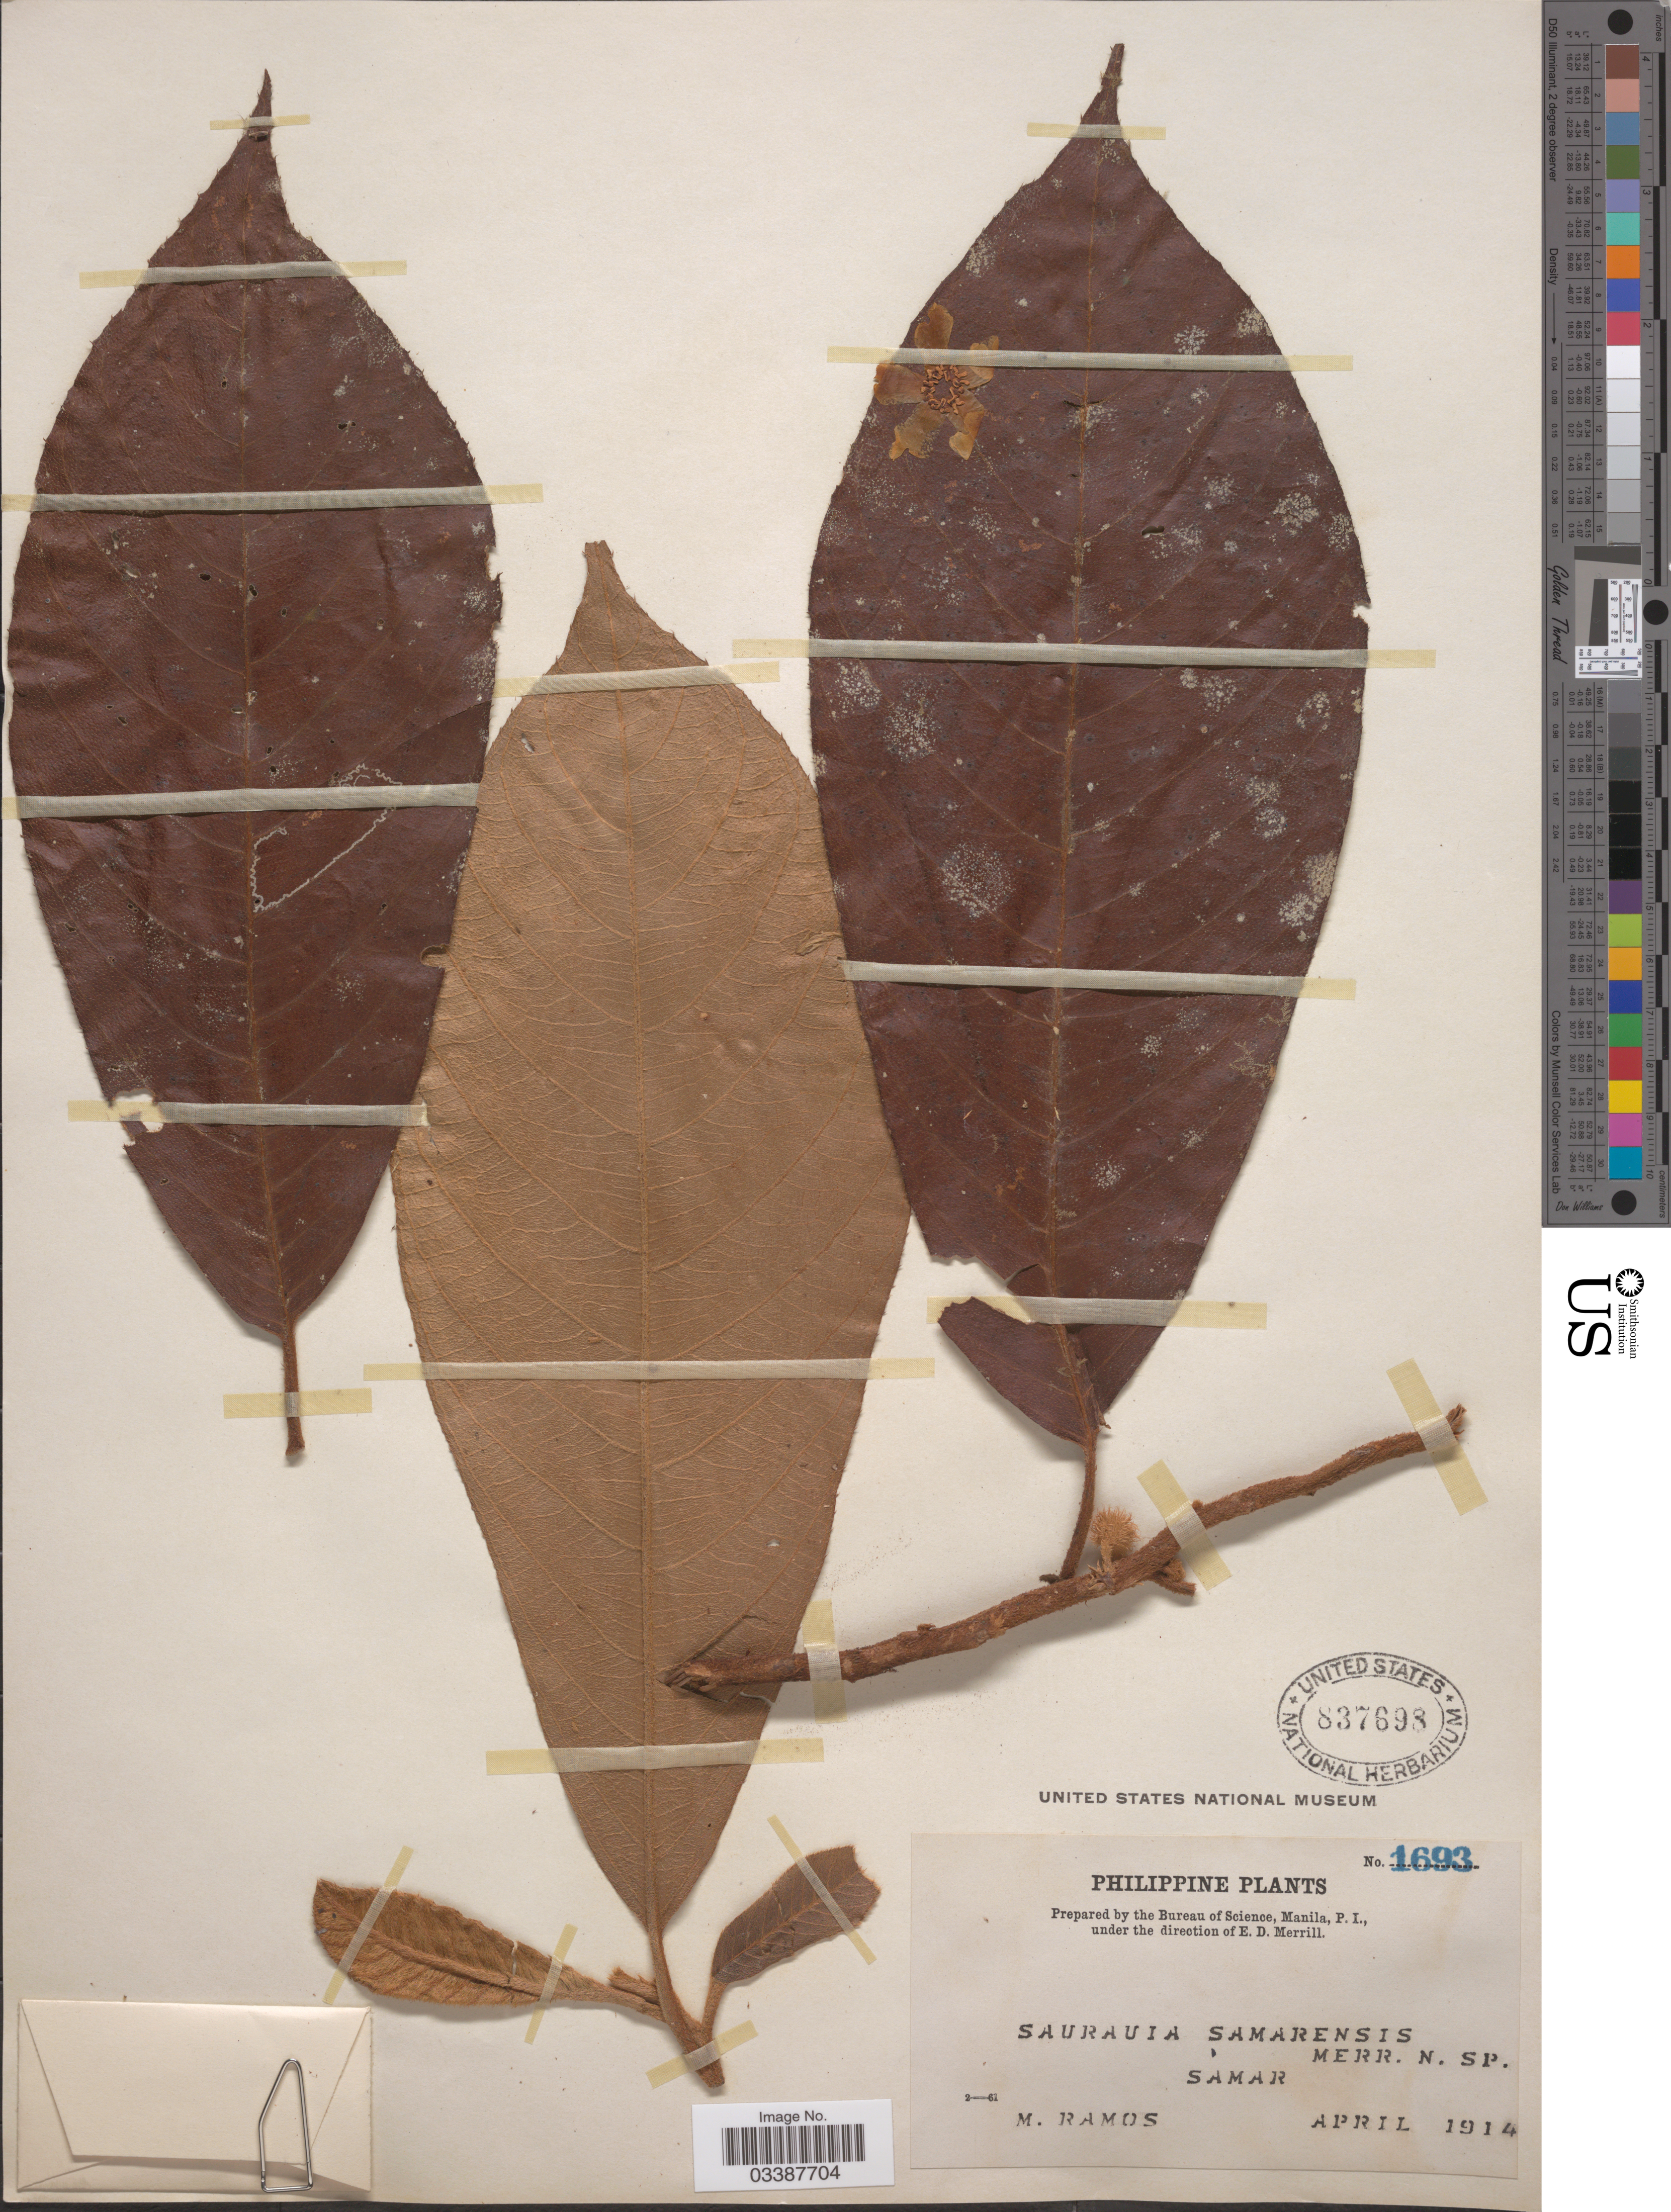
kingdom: Plantae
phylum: Tracheophyta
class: Magnoliopsida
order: Ericales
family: Actinidiaceae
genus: Saurauia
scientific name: Saurauia samarensis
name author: Merr.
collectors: M. Ramos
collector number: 1693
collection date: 1914-04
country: Philippines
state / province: Eastern Visayas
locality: Samar.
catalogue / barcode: US 837698